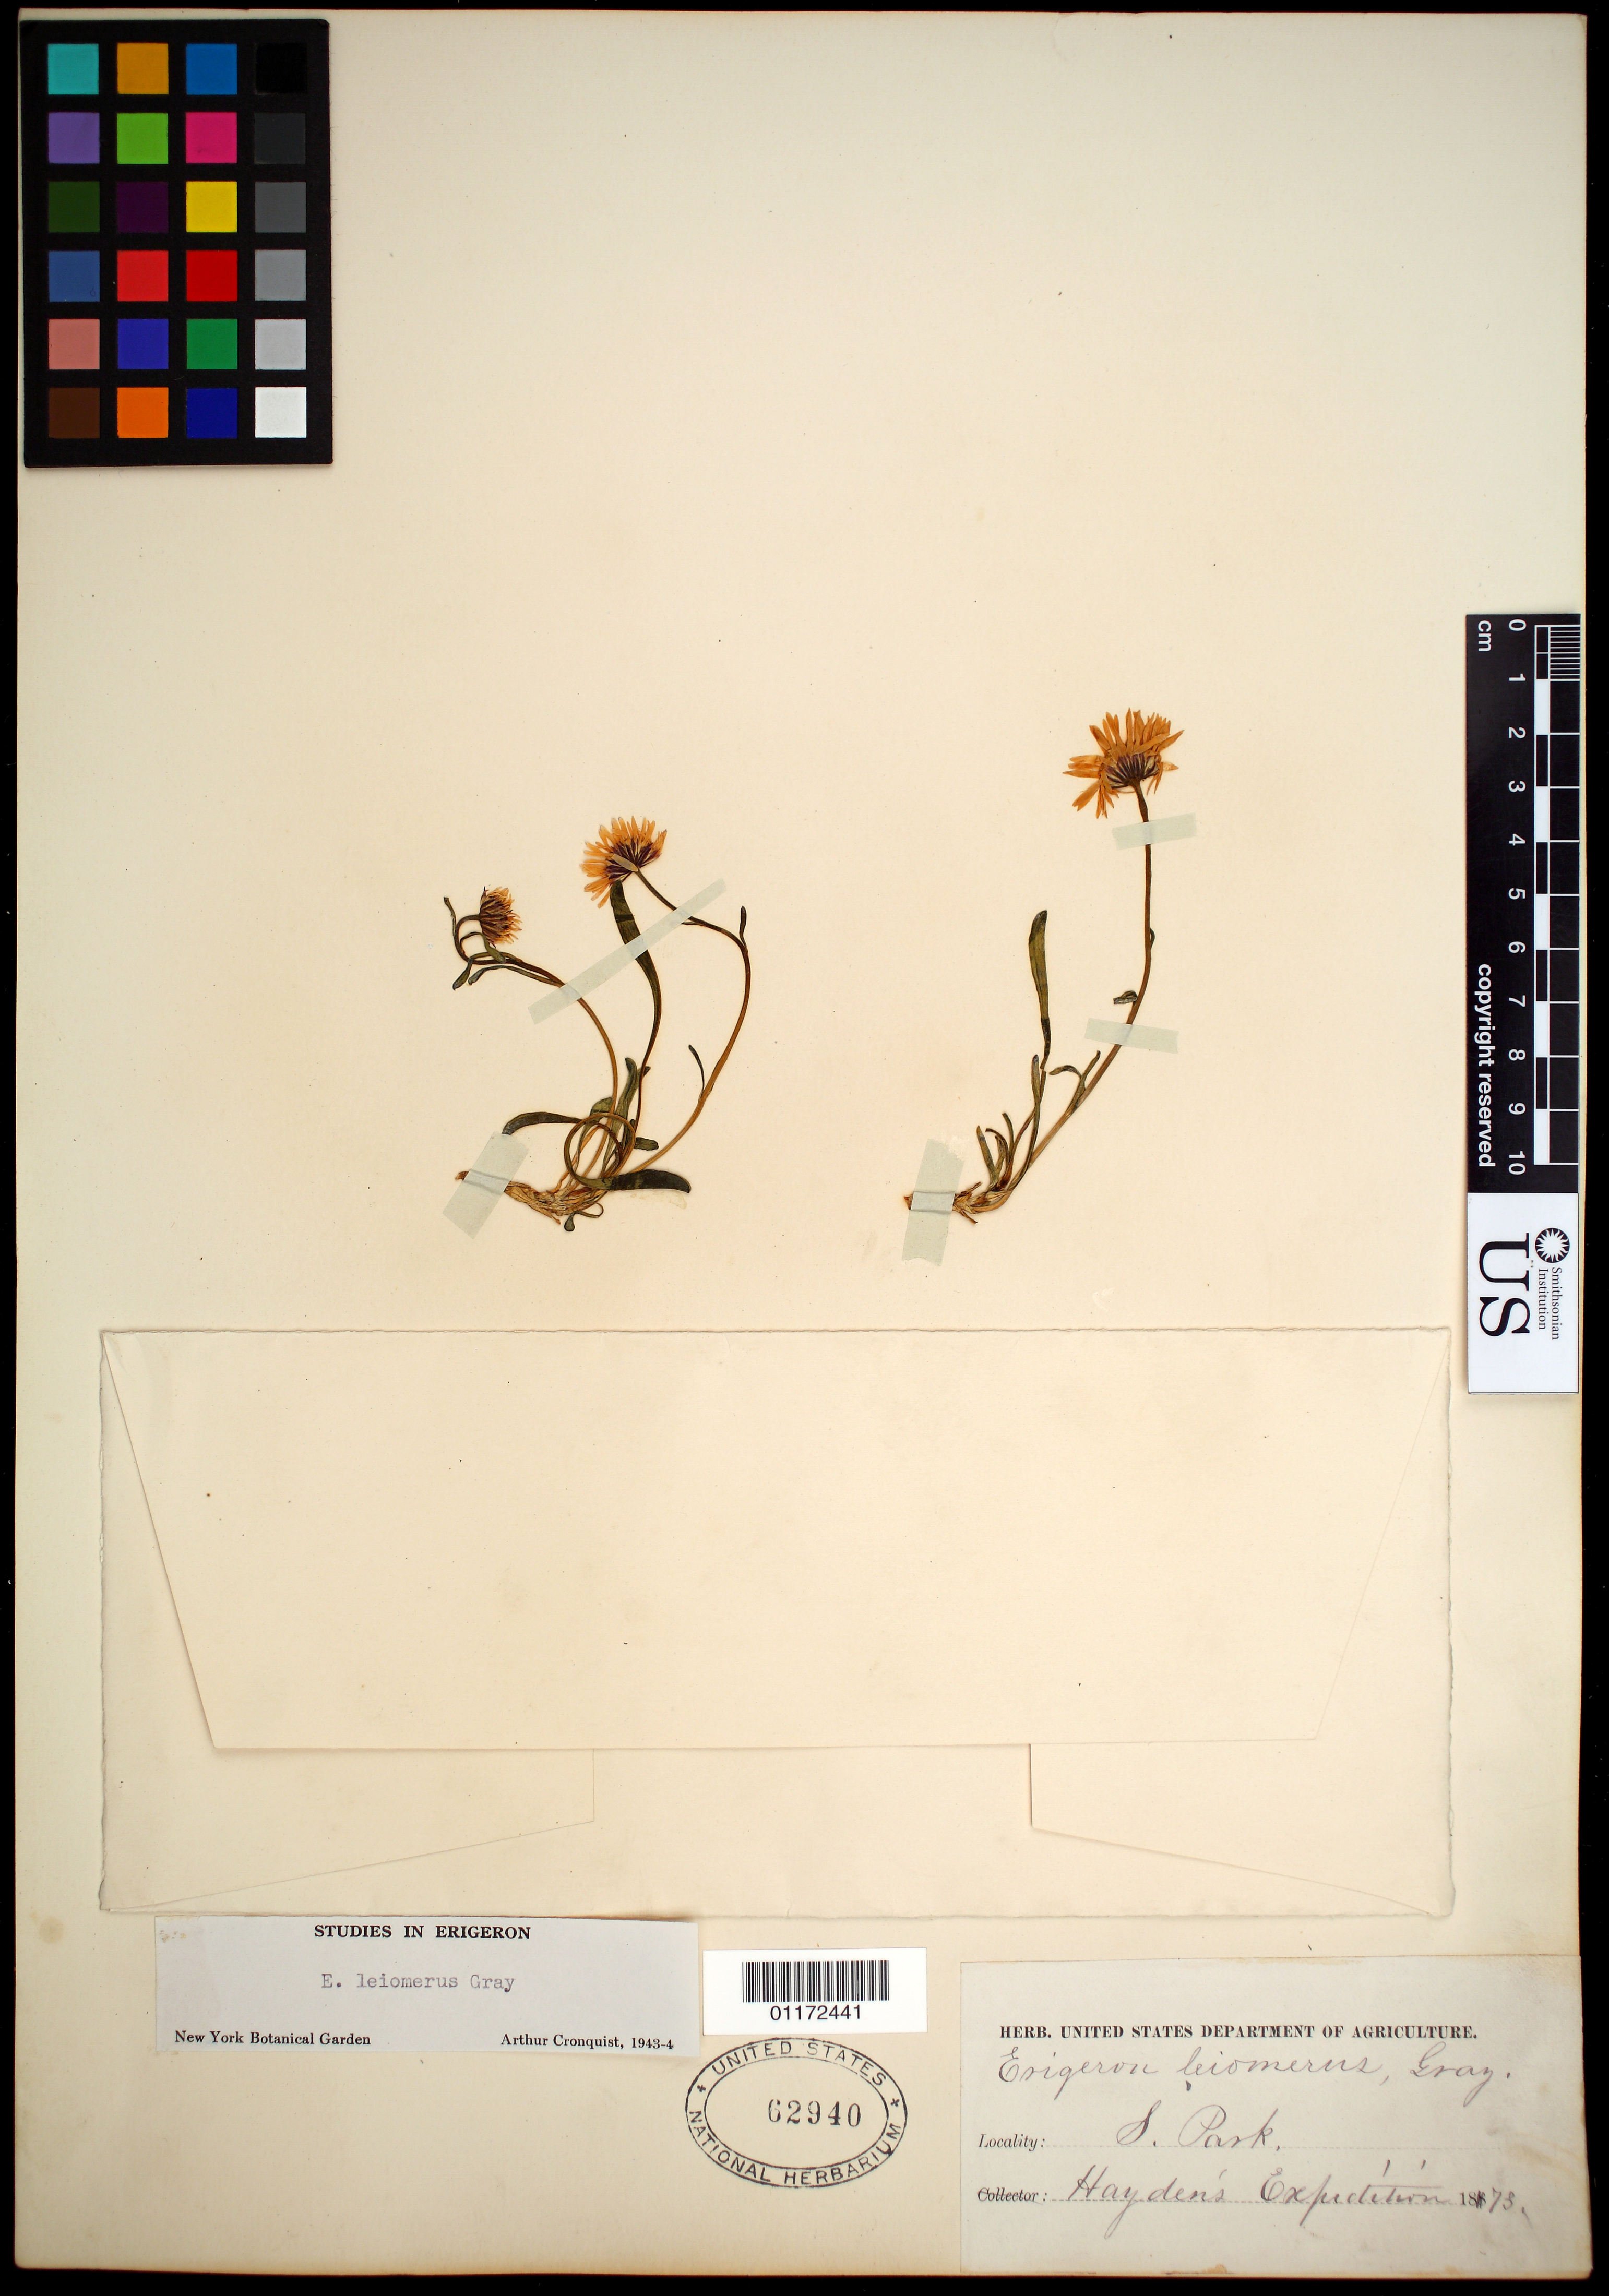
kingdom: Plantae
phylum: Tracheophyta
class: Magnoliopsida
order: Asterales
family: Asteraceae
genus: Erigeron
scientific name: Erigeron leiomerus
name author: A. Gray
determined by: Cronquist, A. J.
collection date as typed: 1873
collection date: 1873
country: United States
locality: S. Park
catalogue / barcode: US 62940